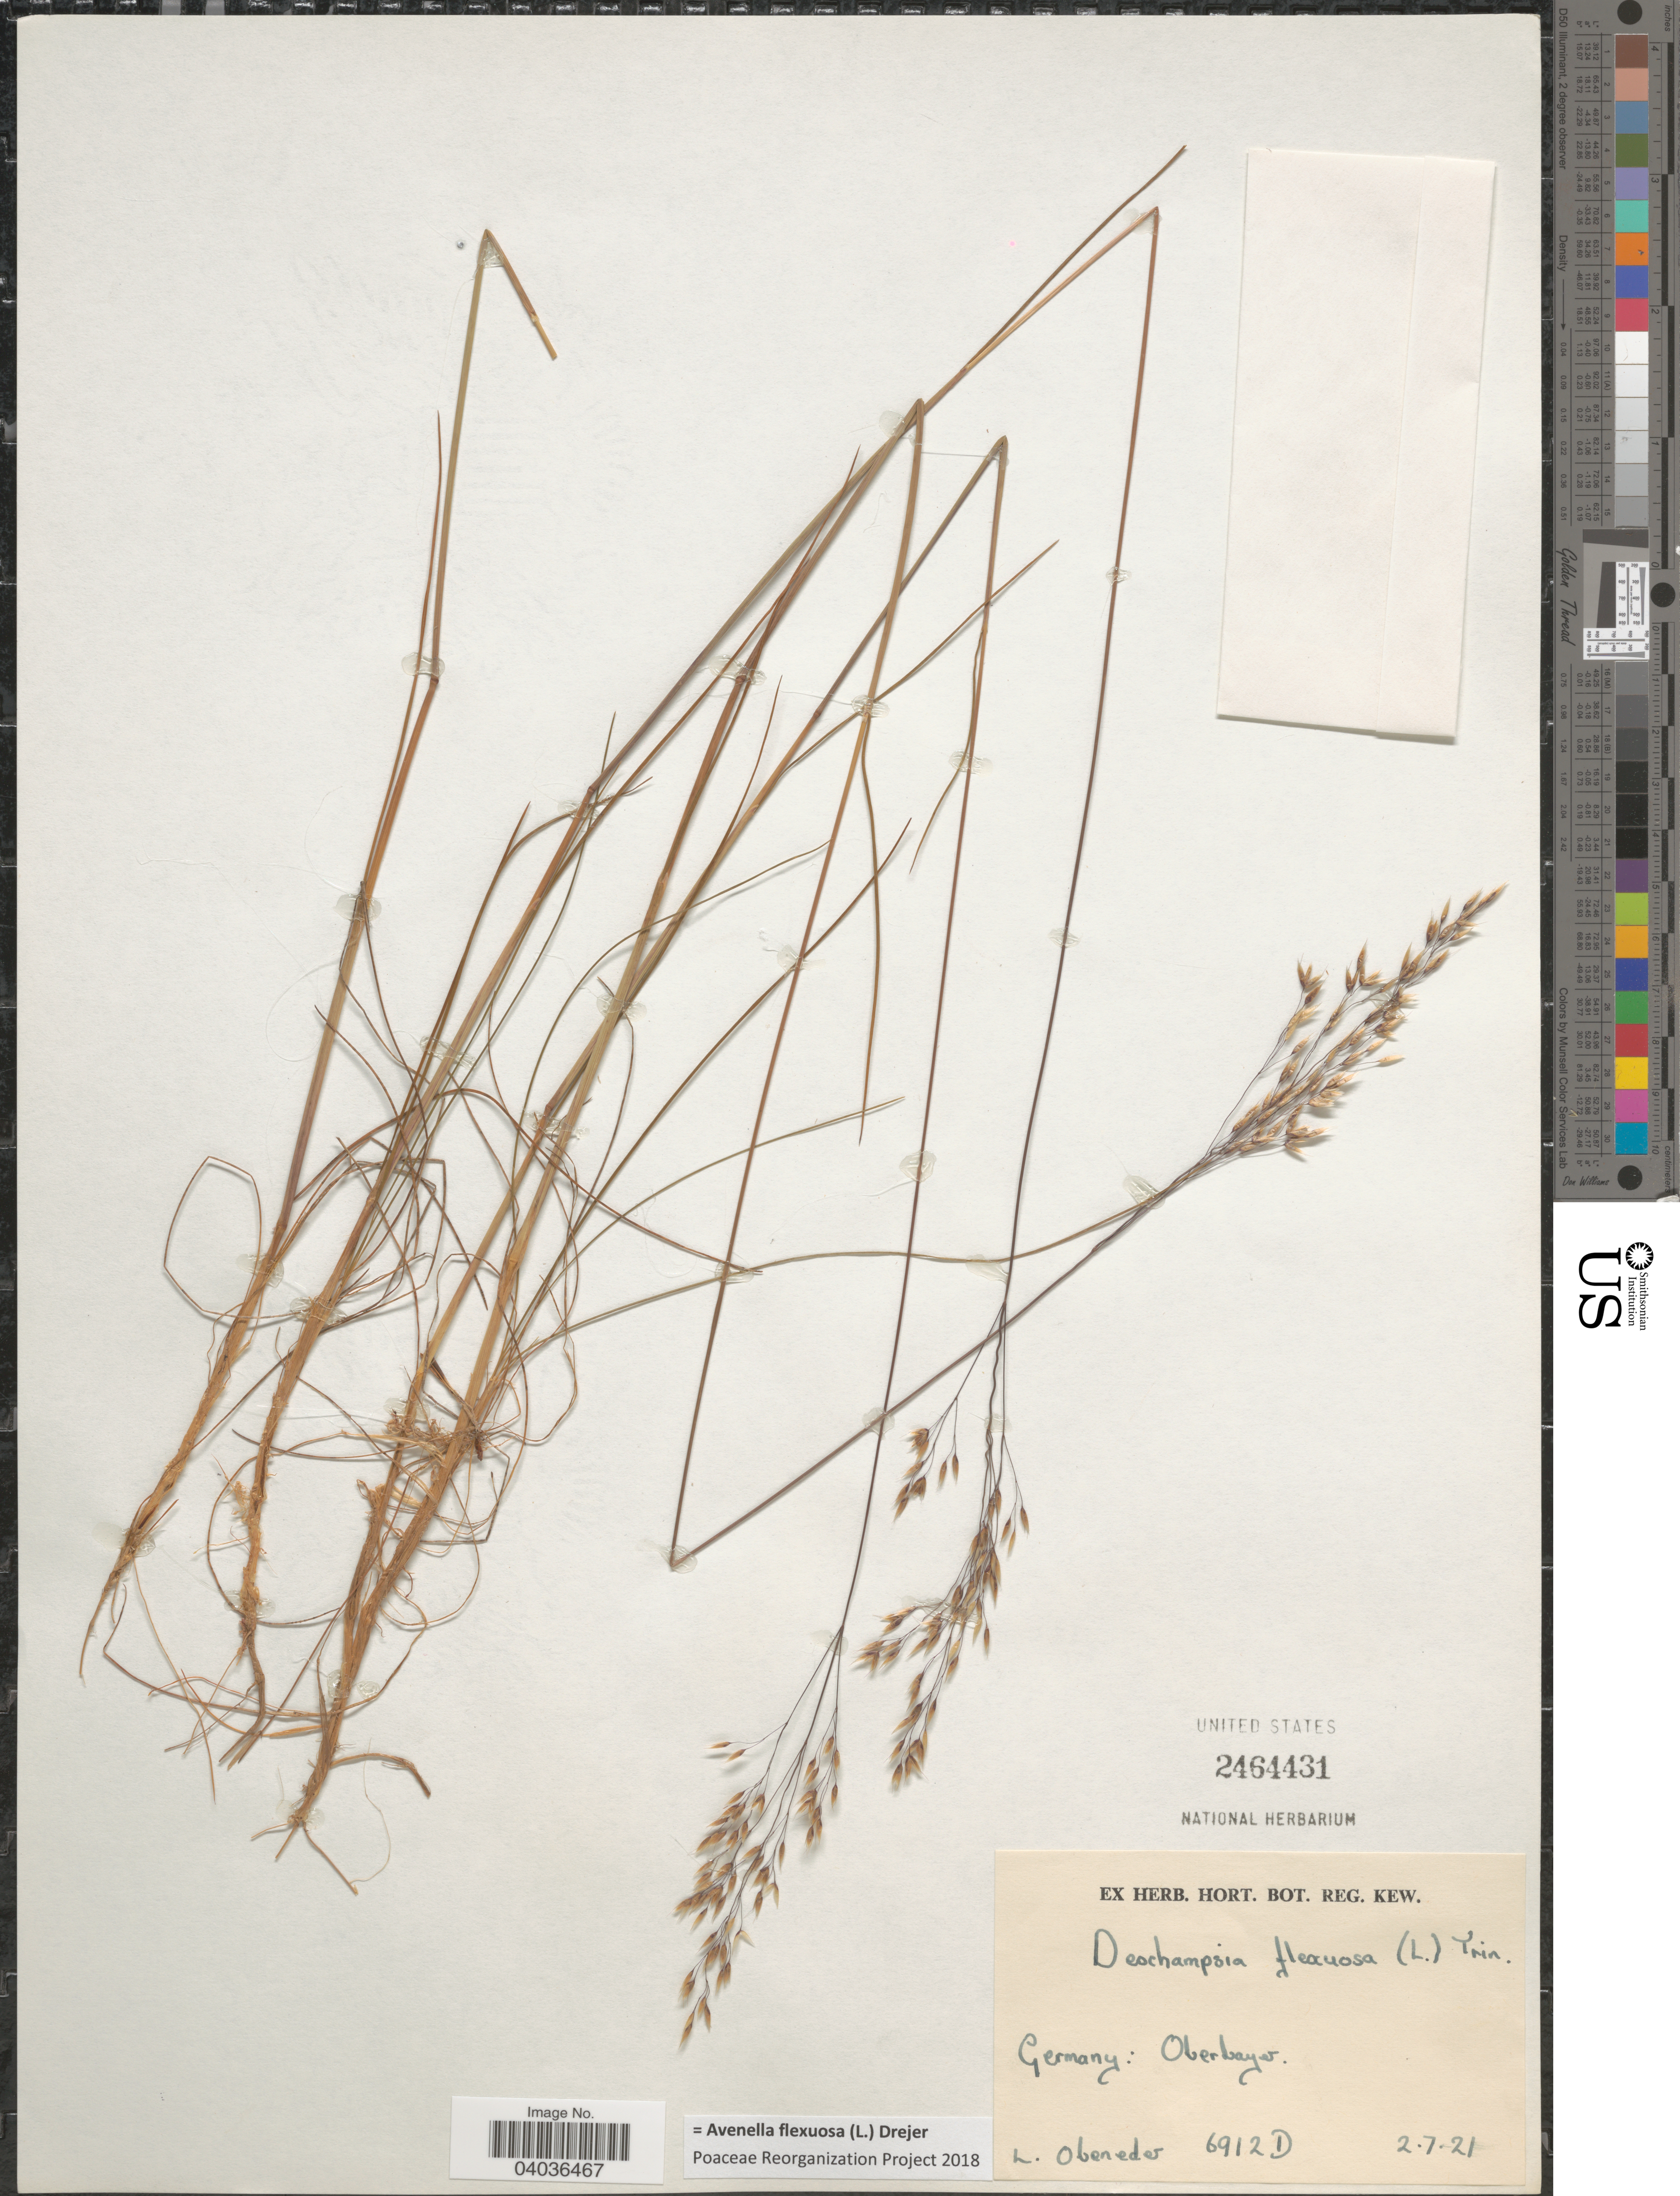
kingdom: Plantae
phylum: Tracheophyta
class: Liliopsida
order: Poales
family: Poaceae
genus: Avenella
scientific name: Avenella flexuosa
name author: (L.) Drejer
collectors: L. Obeneder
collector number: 6912D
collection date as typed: Transcribed d/m/y: 2/7/21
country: Germany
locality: Oberbayer.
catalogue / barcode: US 2464431